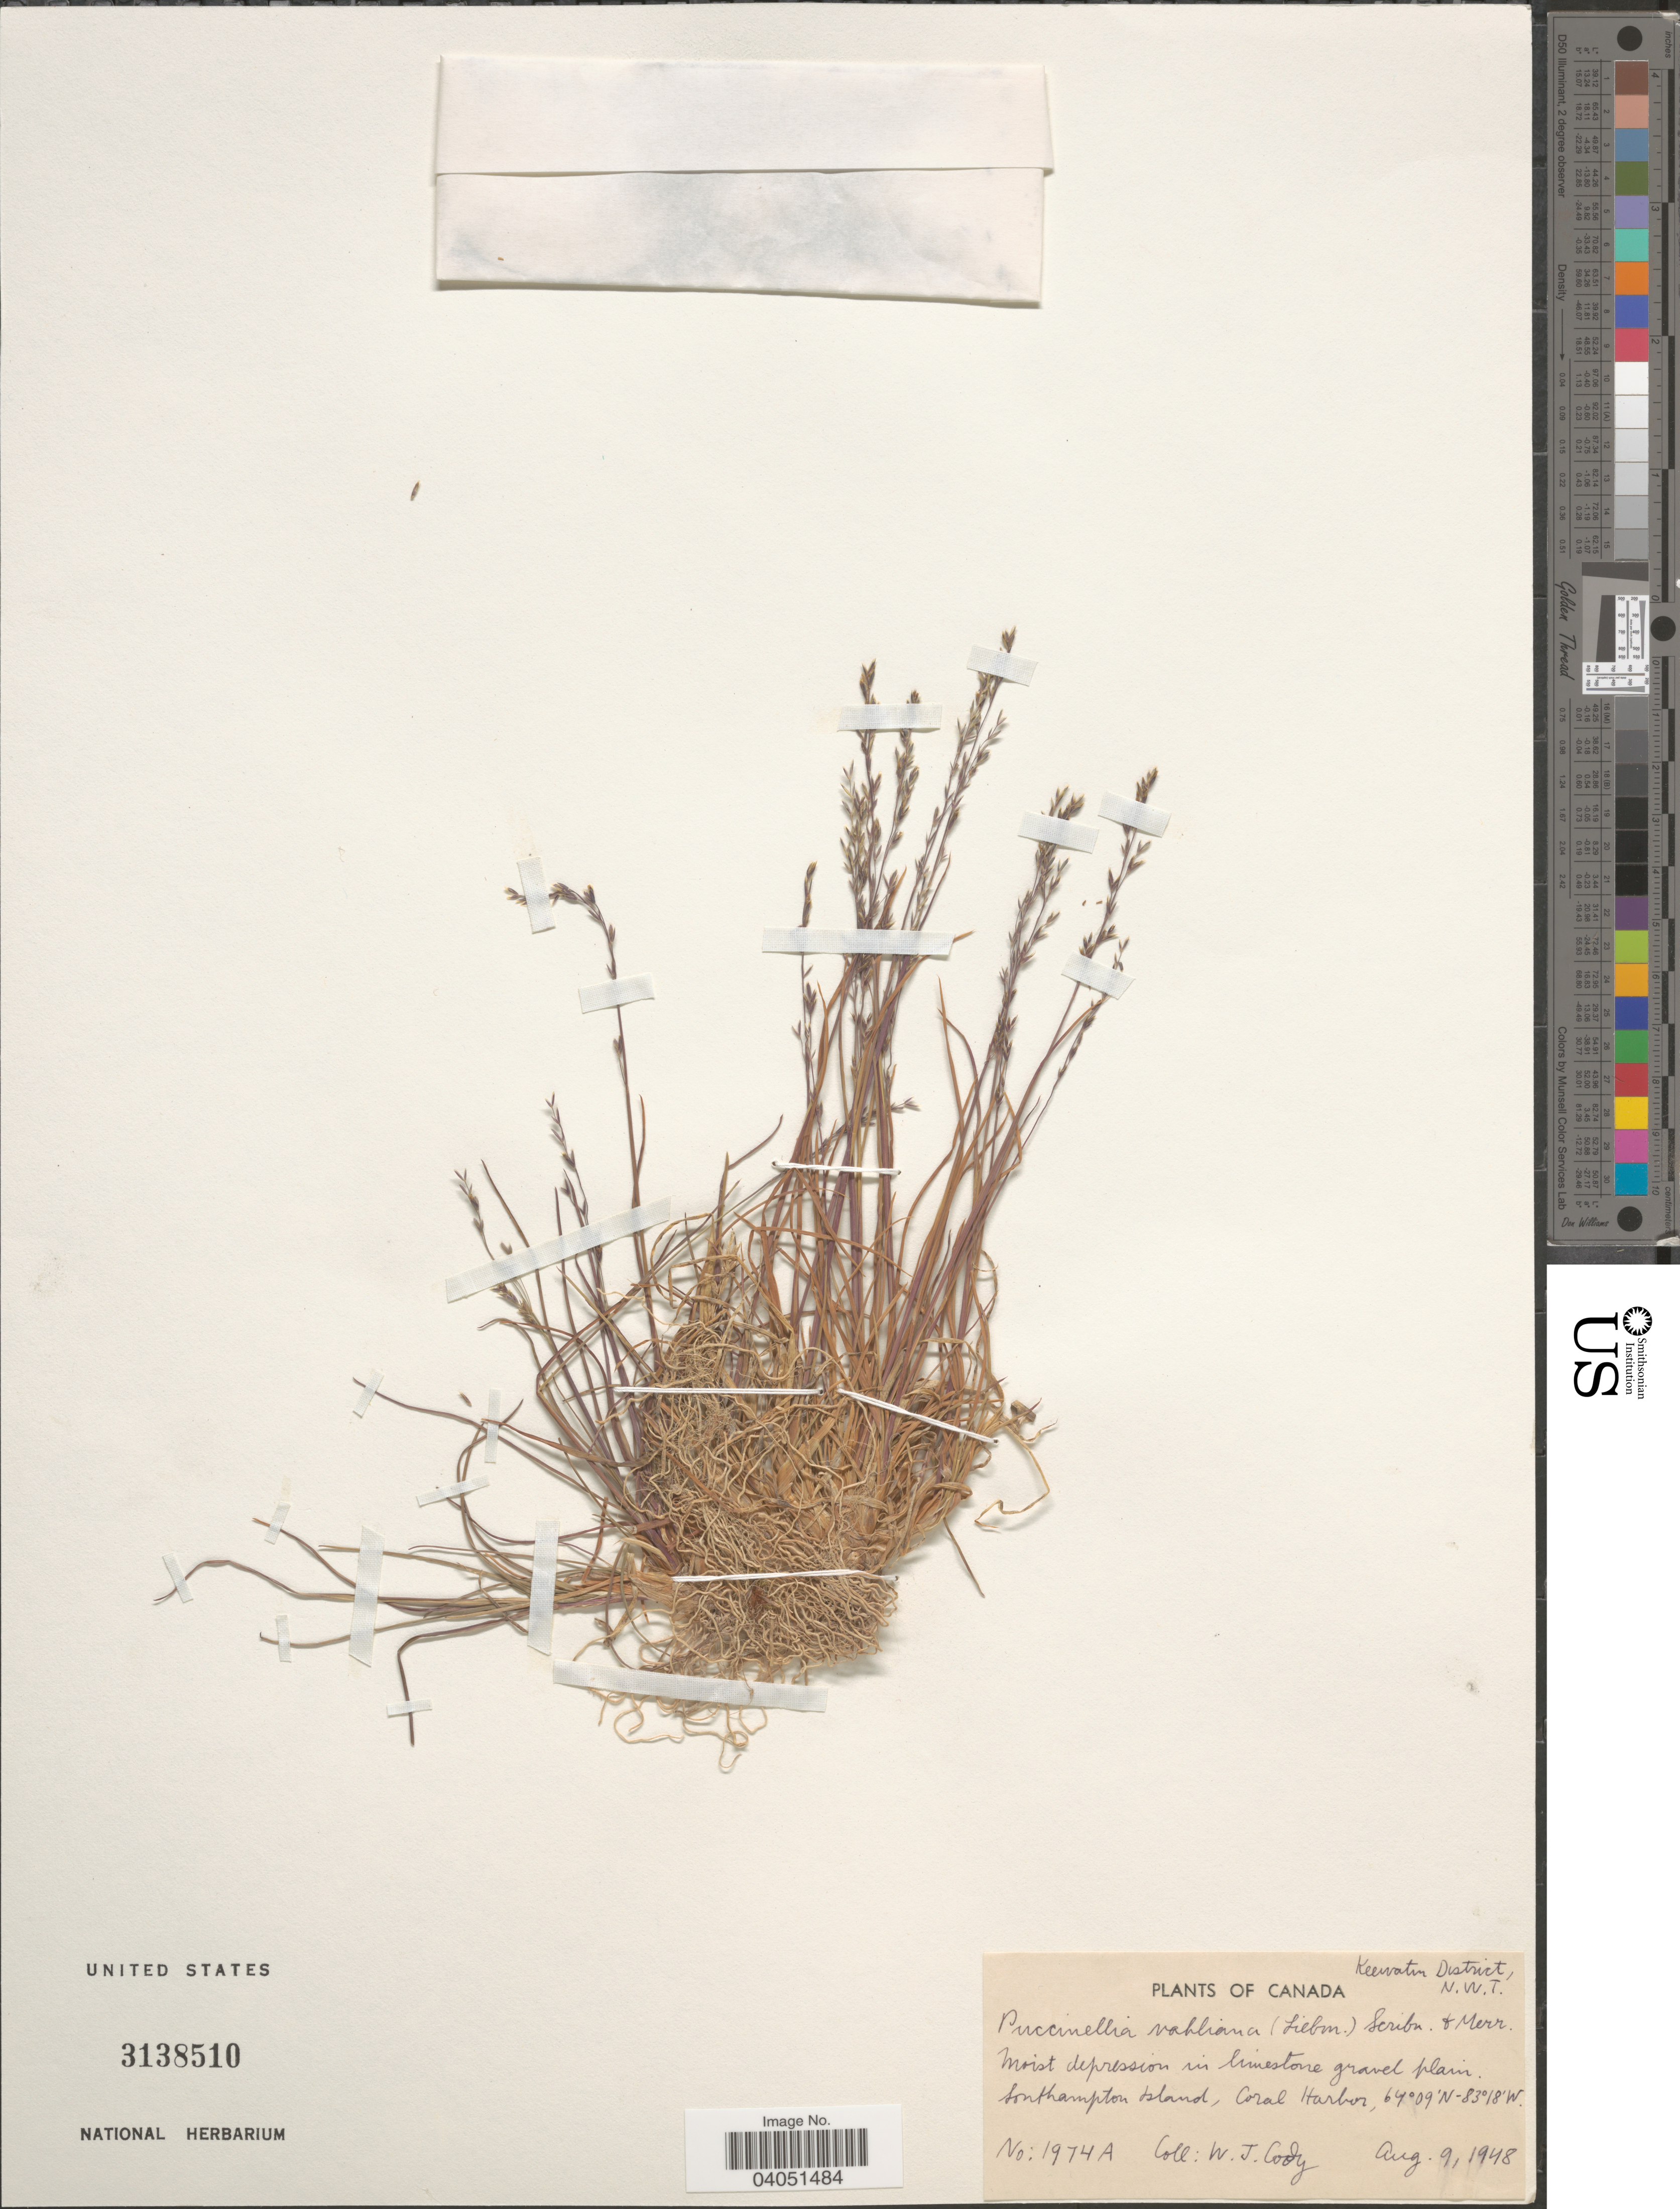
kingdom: Plantae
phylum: Tracheophyta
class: Liliopsida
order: Poales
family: Poaceae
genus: Puccinellia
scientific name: Puccinellia vahliana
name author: (Lange) Fernald & Weath.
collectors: W. Cody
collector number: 1974A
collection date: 1948-08-09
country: Canada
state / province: Northwest Territories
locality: Keewatin District. Southampton Island, Coral Harbor.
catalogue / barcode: US 3138510